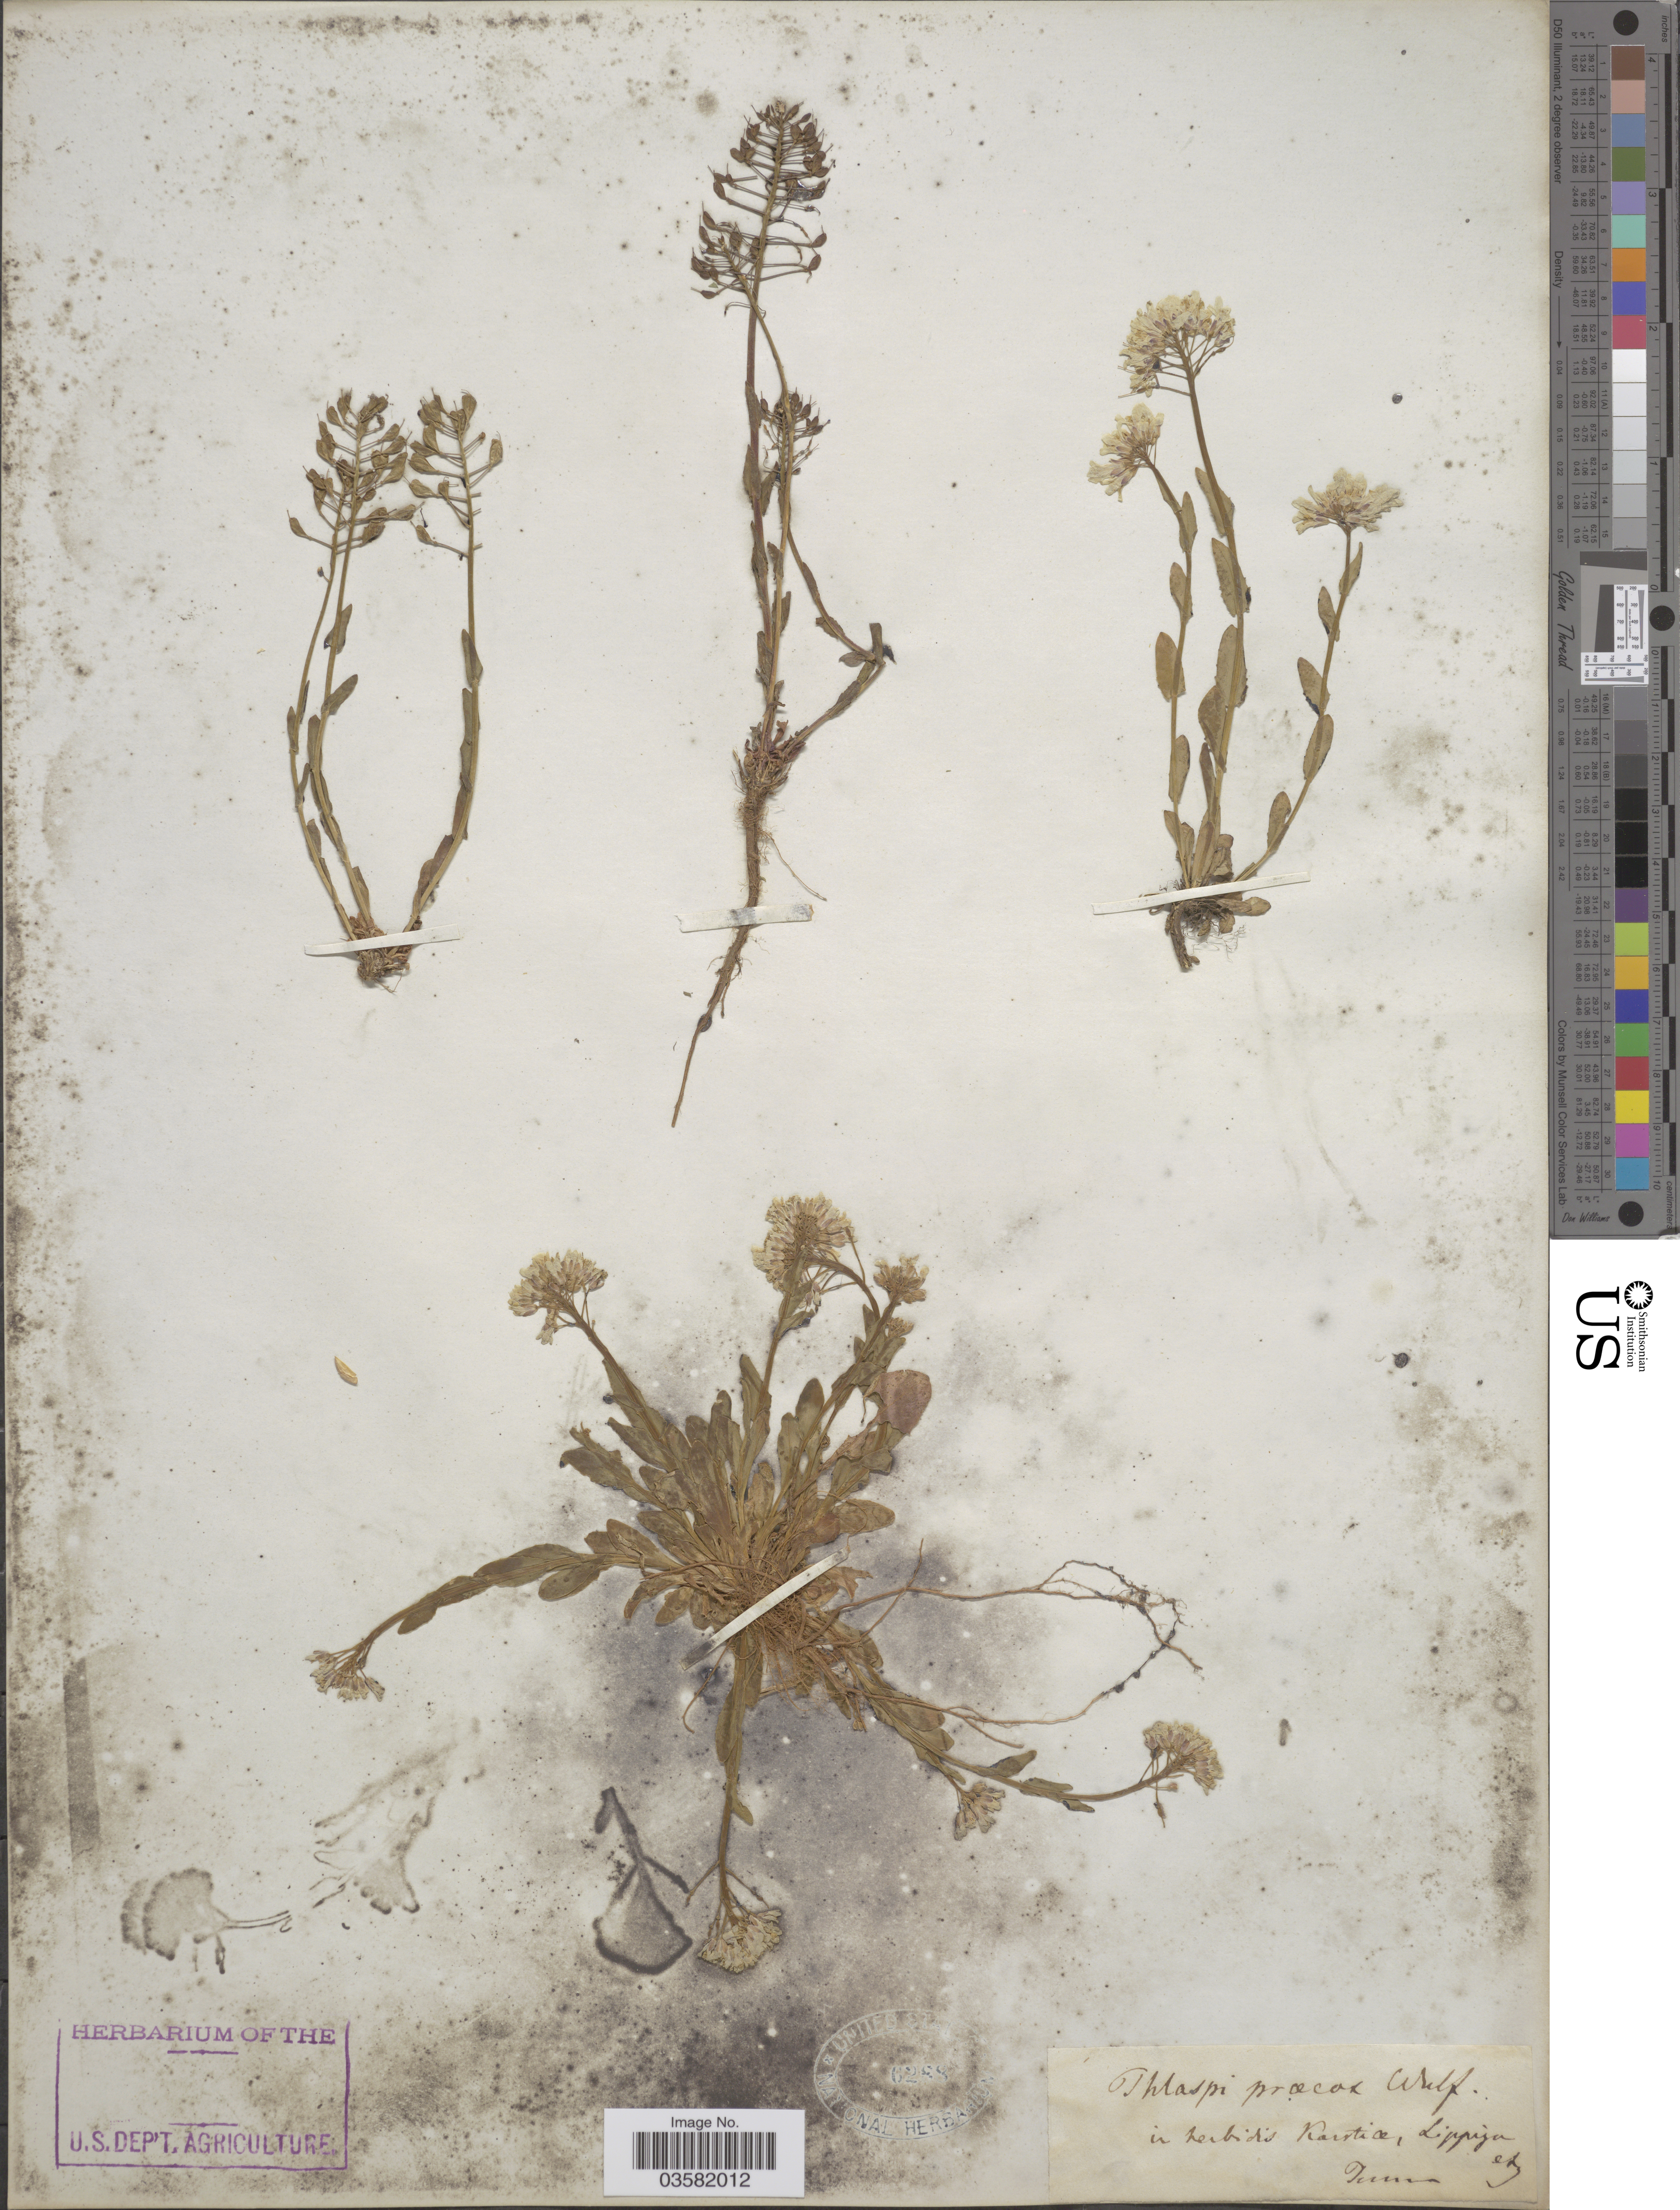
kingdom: Plantae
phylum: Tracheophyta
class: Magnoliopsida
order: Brassicales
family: Brassicaceae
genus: Thlaspi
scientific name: Thlaspi praecox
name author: Wulfen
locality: In herbidis Karstiæ, Lippigen etc. [interpreted]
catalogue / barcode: US 6288